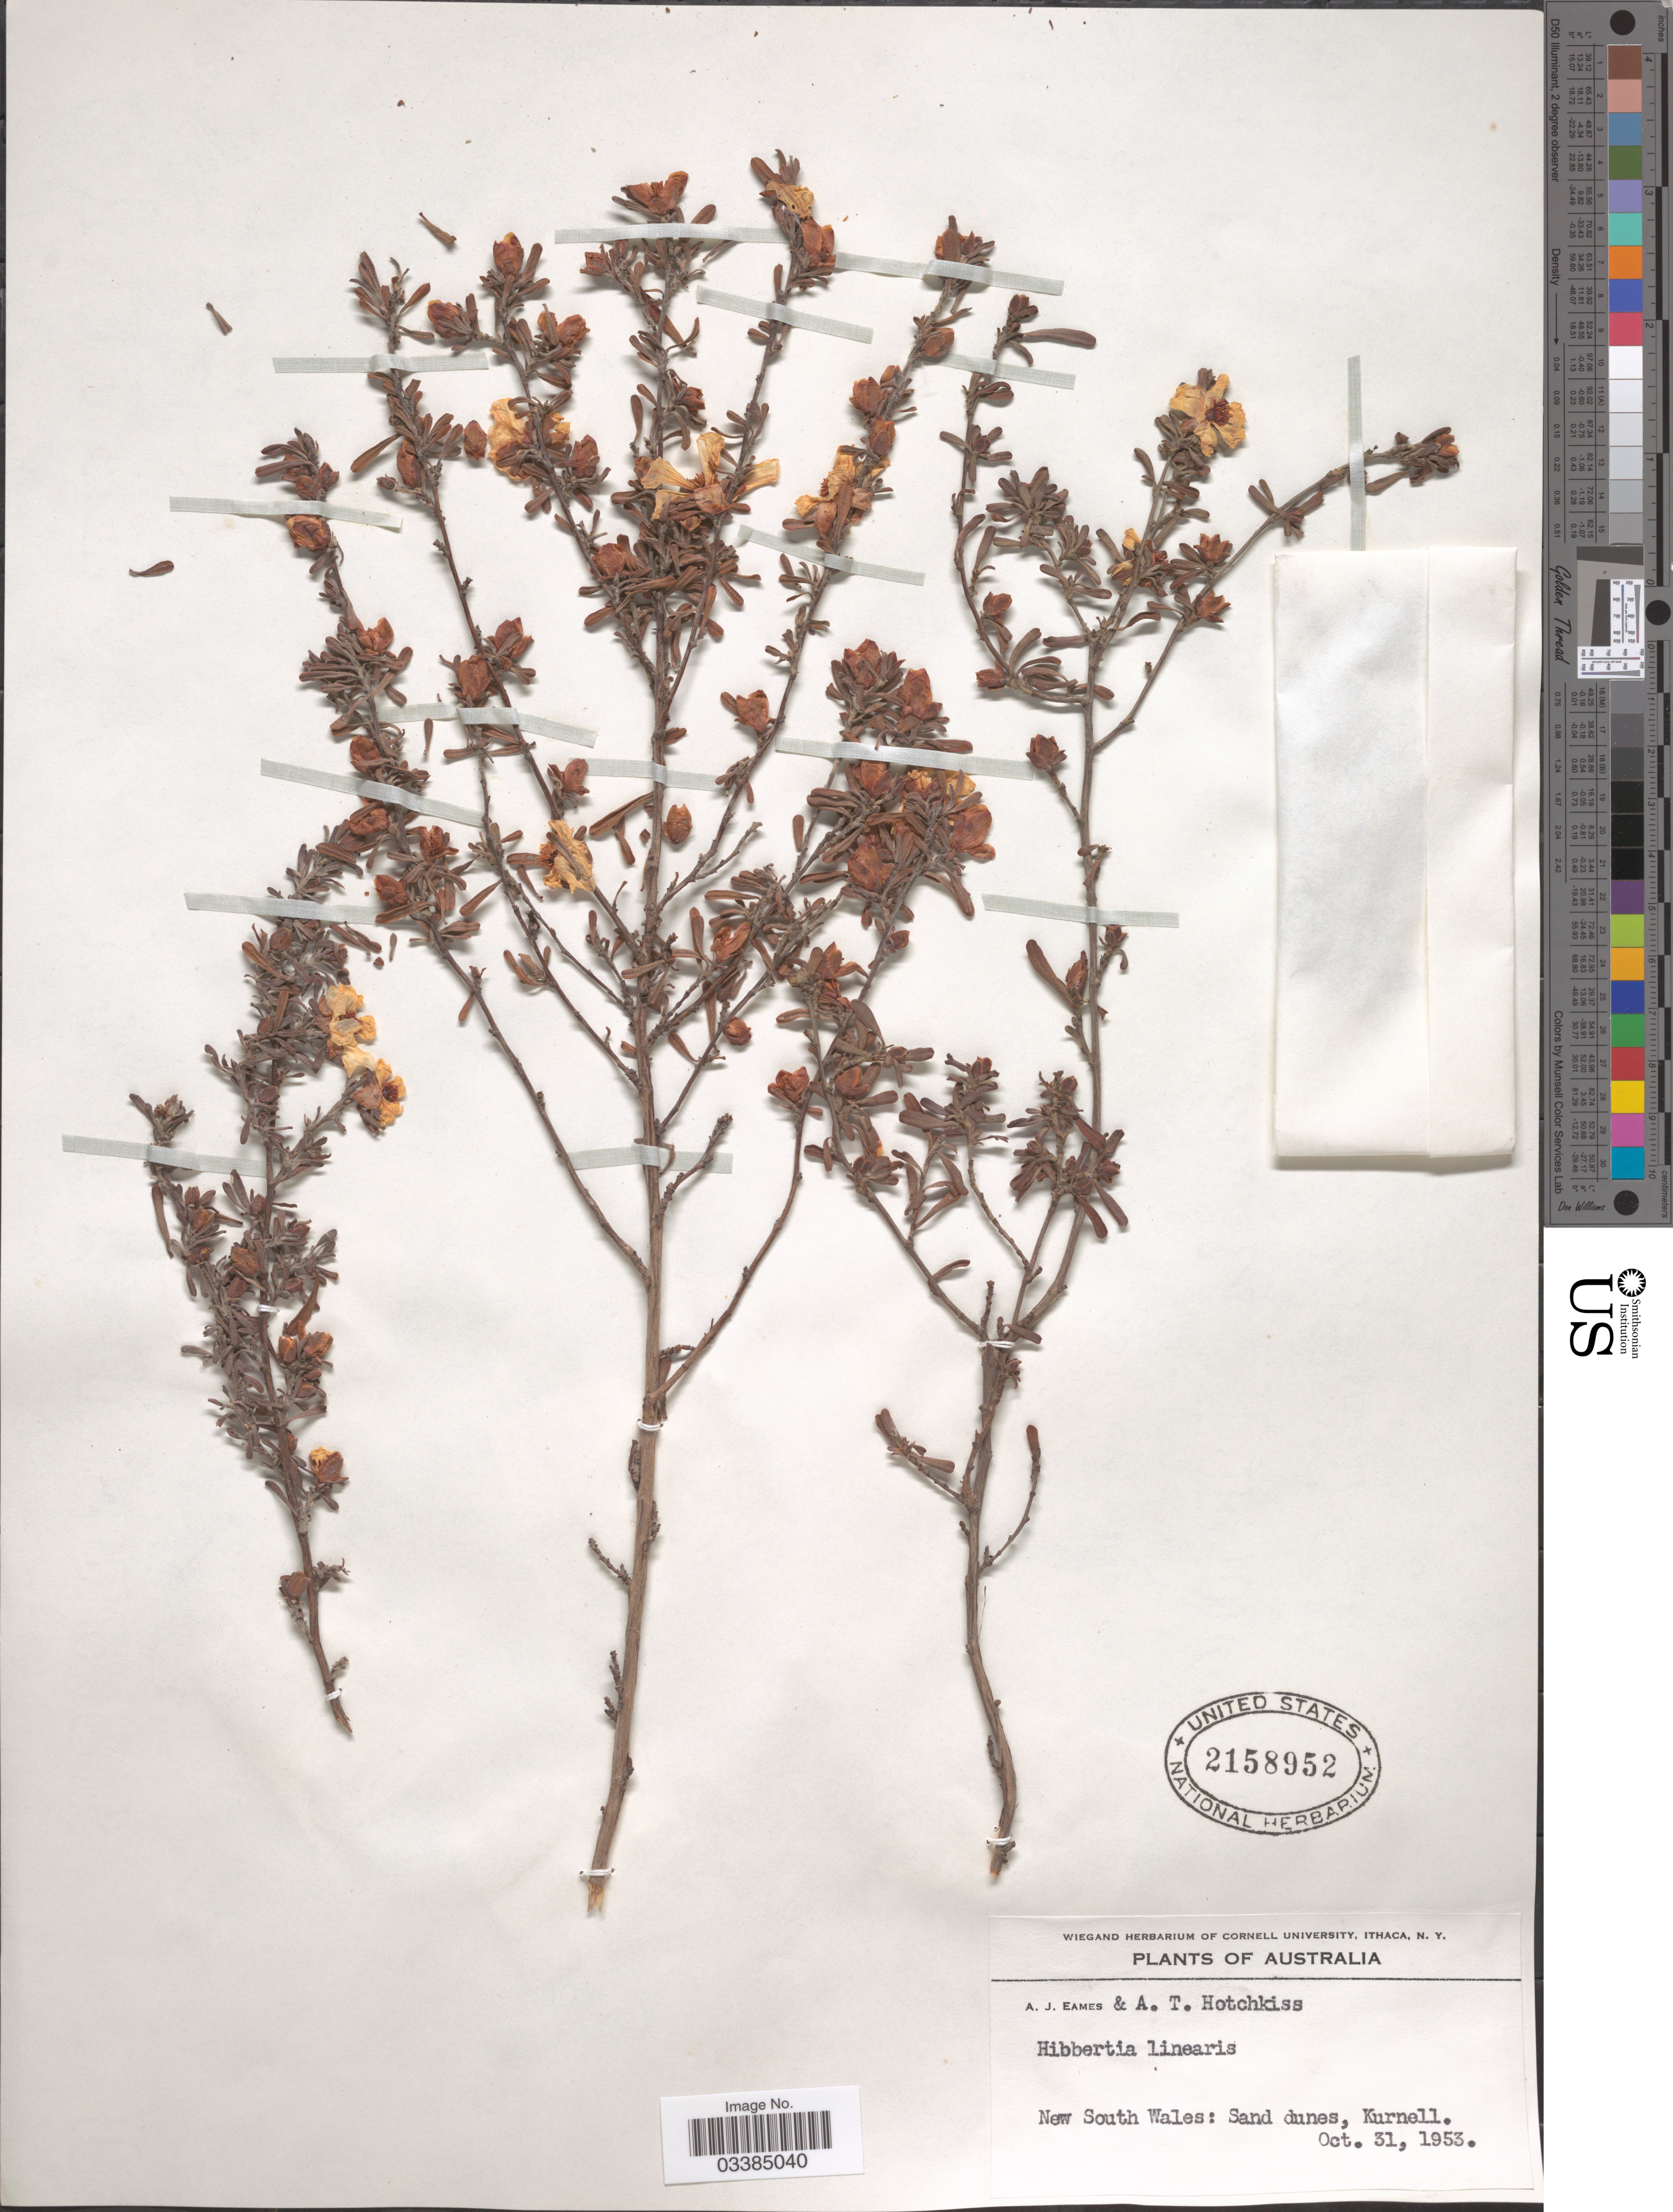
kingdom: Plantae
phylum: Tracheophyta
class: Magnoliopsida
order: Dilleniales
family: Dilleniaceae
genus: Hibbertia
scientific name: Hibbertia linearis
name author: R. Br. ex DC.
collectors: A. J. Eames & A. Hotchkiss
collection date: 1953-10-31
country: Australia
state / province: New South Wales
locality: Sand dunes, Karnell.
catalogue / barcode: US 2158952